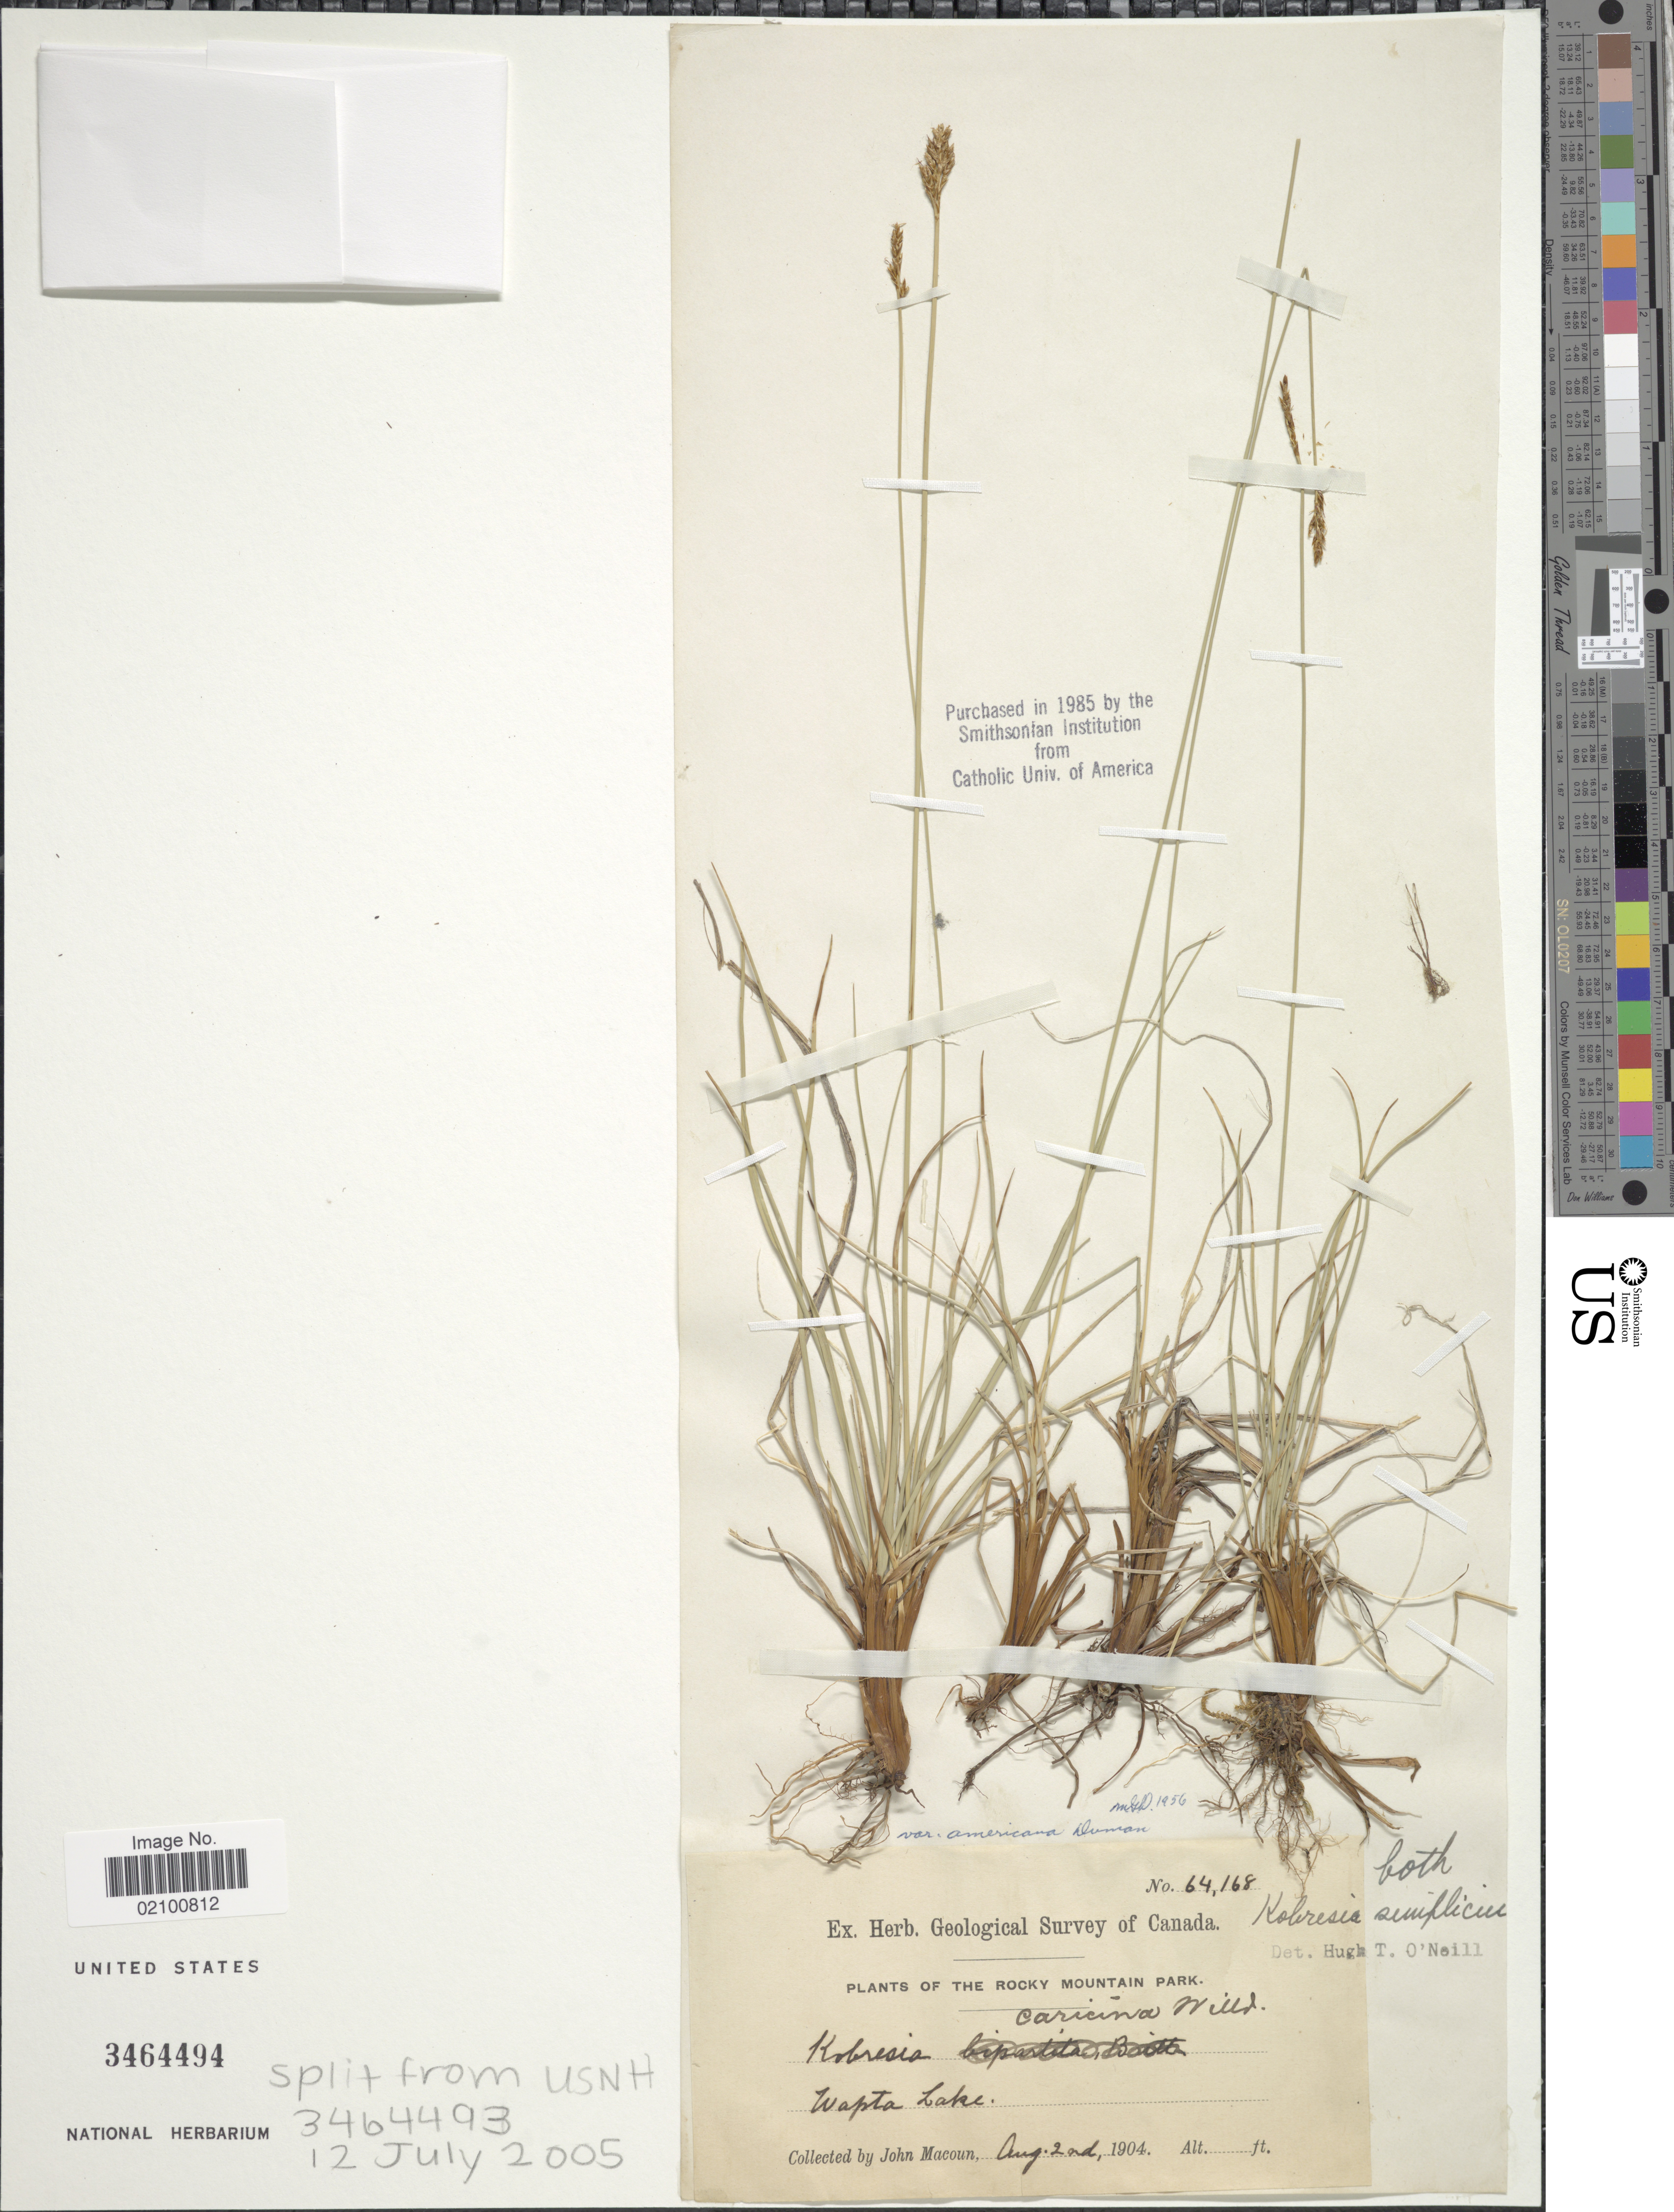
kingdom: Plantae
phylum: Tracheophyta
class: Liliopsida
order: Poales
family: Cyperaceae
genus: Carex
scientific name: Carex simpliciuscula subsp. simpliciuscula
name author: Wahlenb.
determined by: Strong, M. T., (US), Smithsonian Institution - National Museum of Natural History (UNITED STATES)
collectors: J. Macoun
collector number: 64168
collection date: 1904-08-02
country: Canada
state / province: British Columbia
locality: Rocky Mountain Park, Wapta Lake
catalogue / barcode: US 3464494